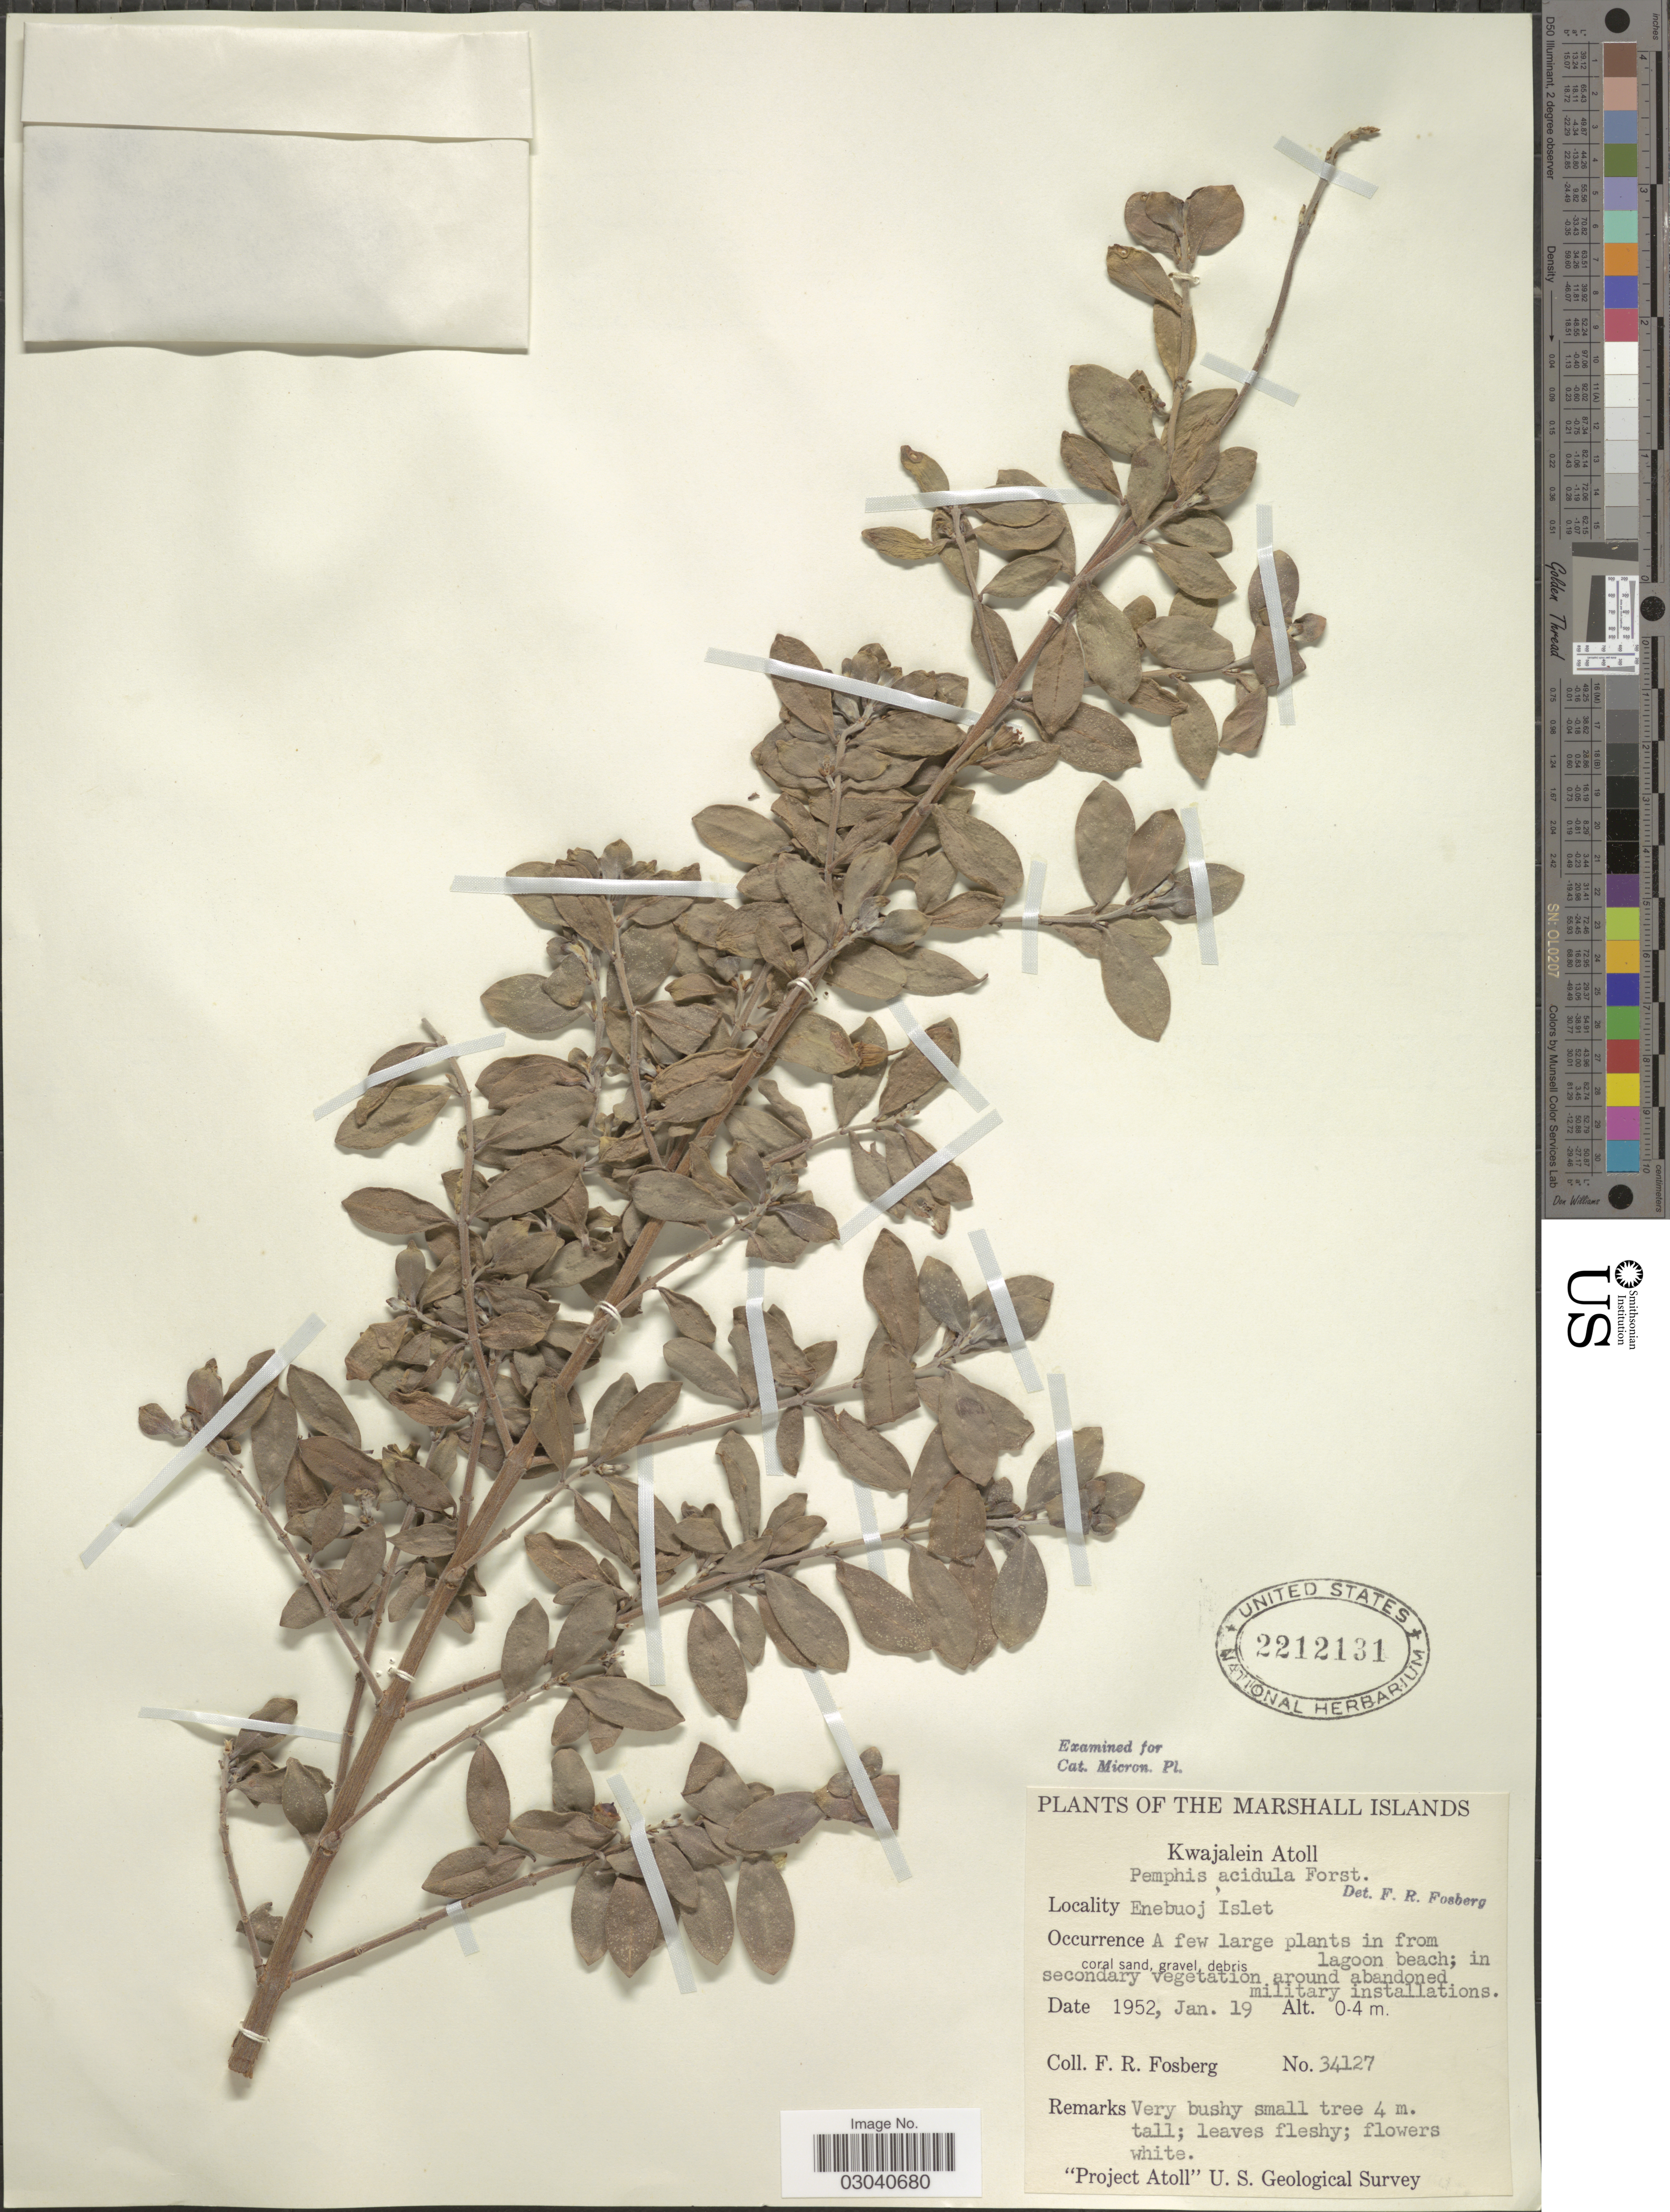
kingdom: Plantae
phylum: Tracheophyta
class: Magnoliopsida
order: Myrtales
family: Lythraceae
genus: Pemphis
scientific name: Pemphis acidula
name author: J.R. Forst. & G. Forst.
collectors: F. R. Fosberg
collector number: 34127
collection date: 1952-01-19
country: Marshall Islands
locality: Kwajalein Atoll. Enebuoj Islet. Around abandoned military installations.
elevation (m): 0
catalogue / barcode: US 2212131